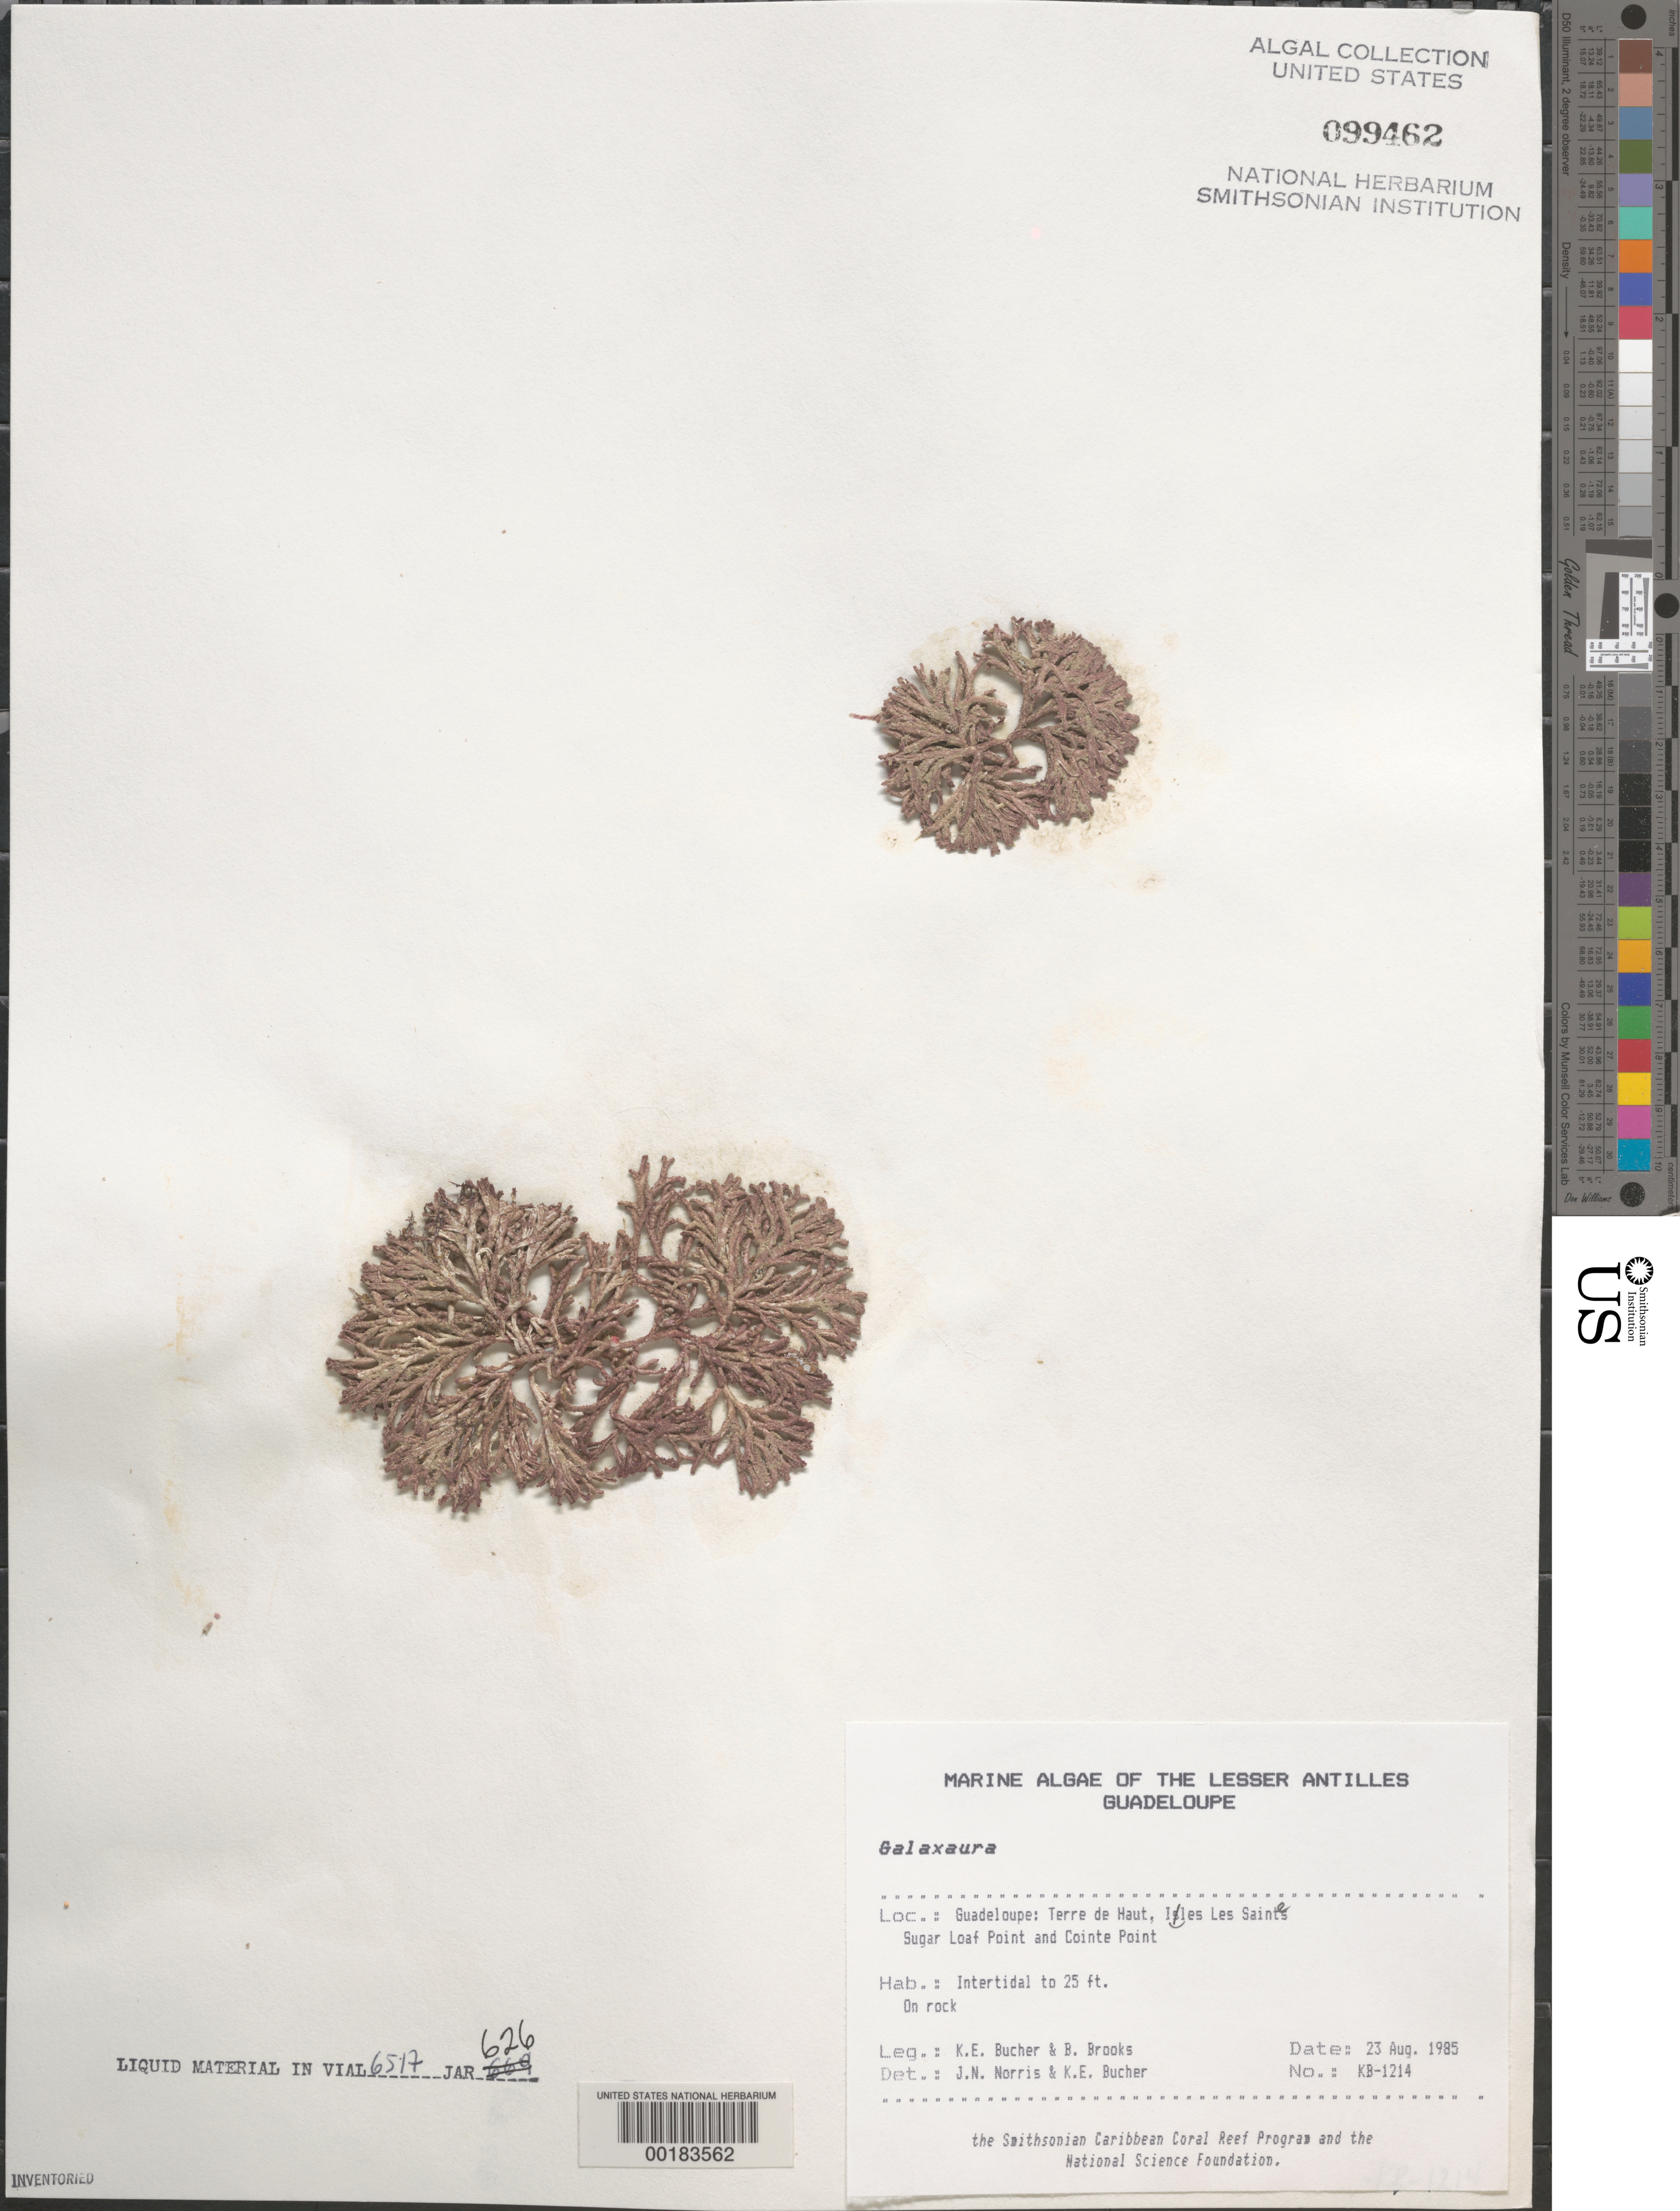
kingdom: Plantae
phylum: Rhodophyta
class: Florideophyceae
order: Nemaliales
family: Galaxauraceae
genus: Galaxaura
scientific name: Galaxaura sp.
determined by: Norris, J. N.; Bucher, K. E.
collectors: K. E. Bucher & B. Brooks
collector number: Kb-1214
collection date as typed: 23 Aug 1985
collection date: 1985-08-23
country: Guadeloupe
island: Iles des Saintes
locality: Sugar Loaf Point and Cointe Point, Terre de Haut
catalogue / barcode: US 99462